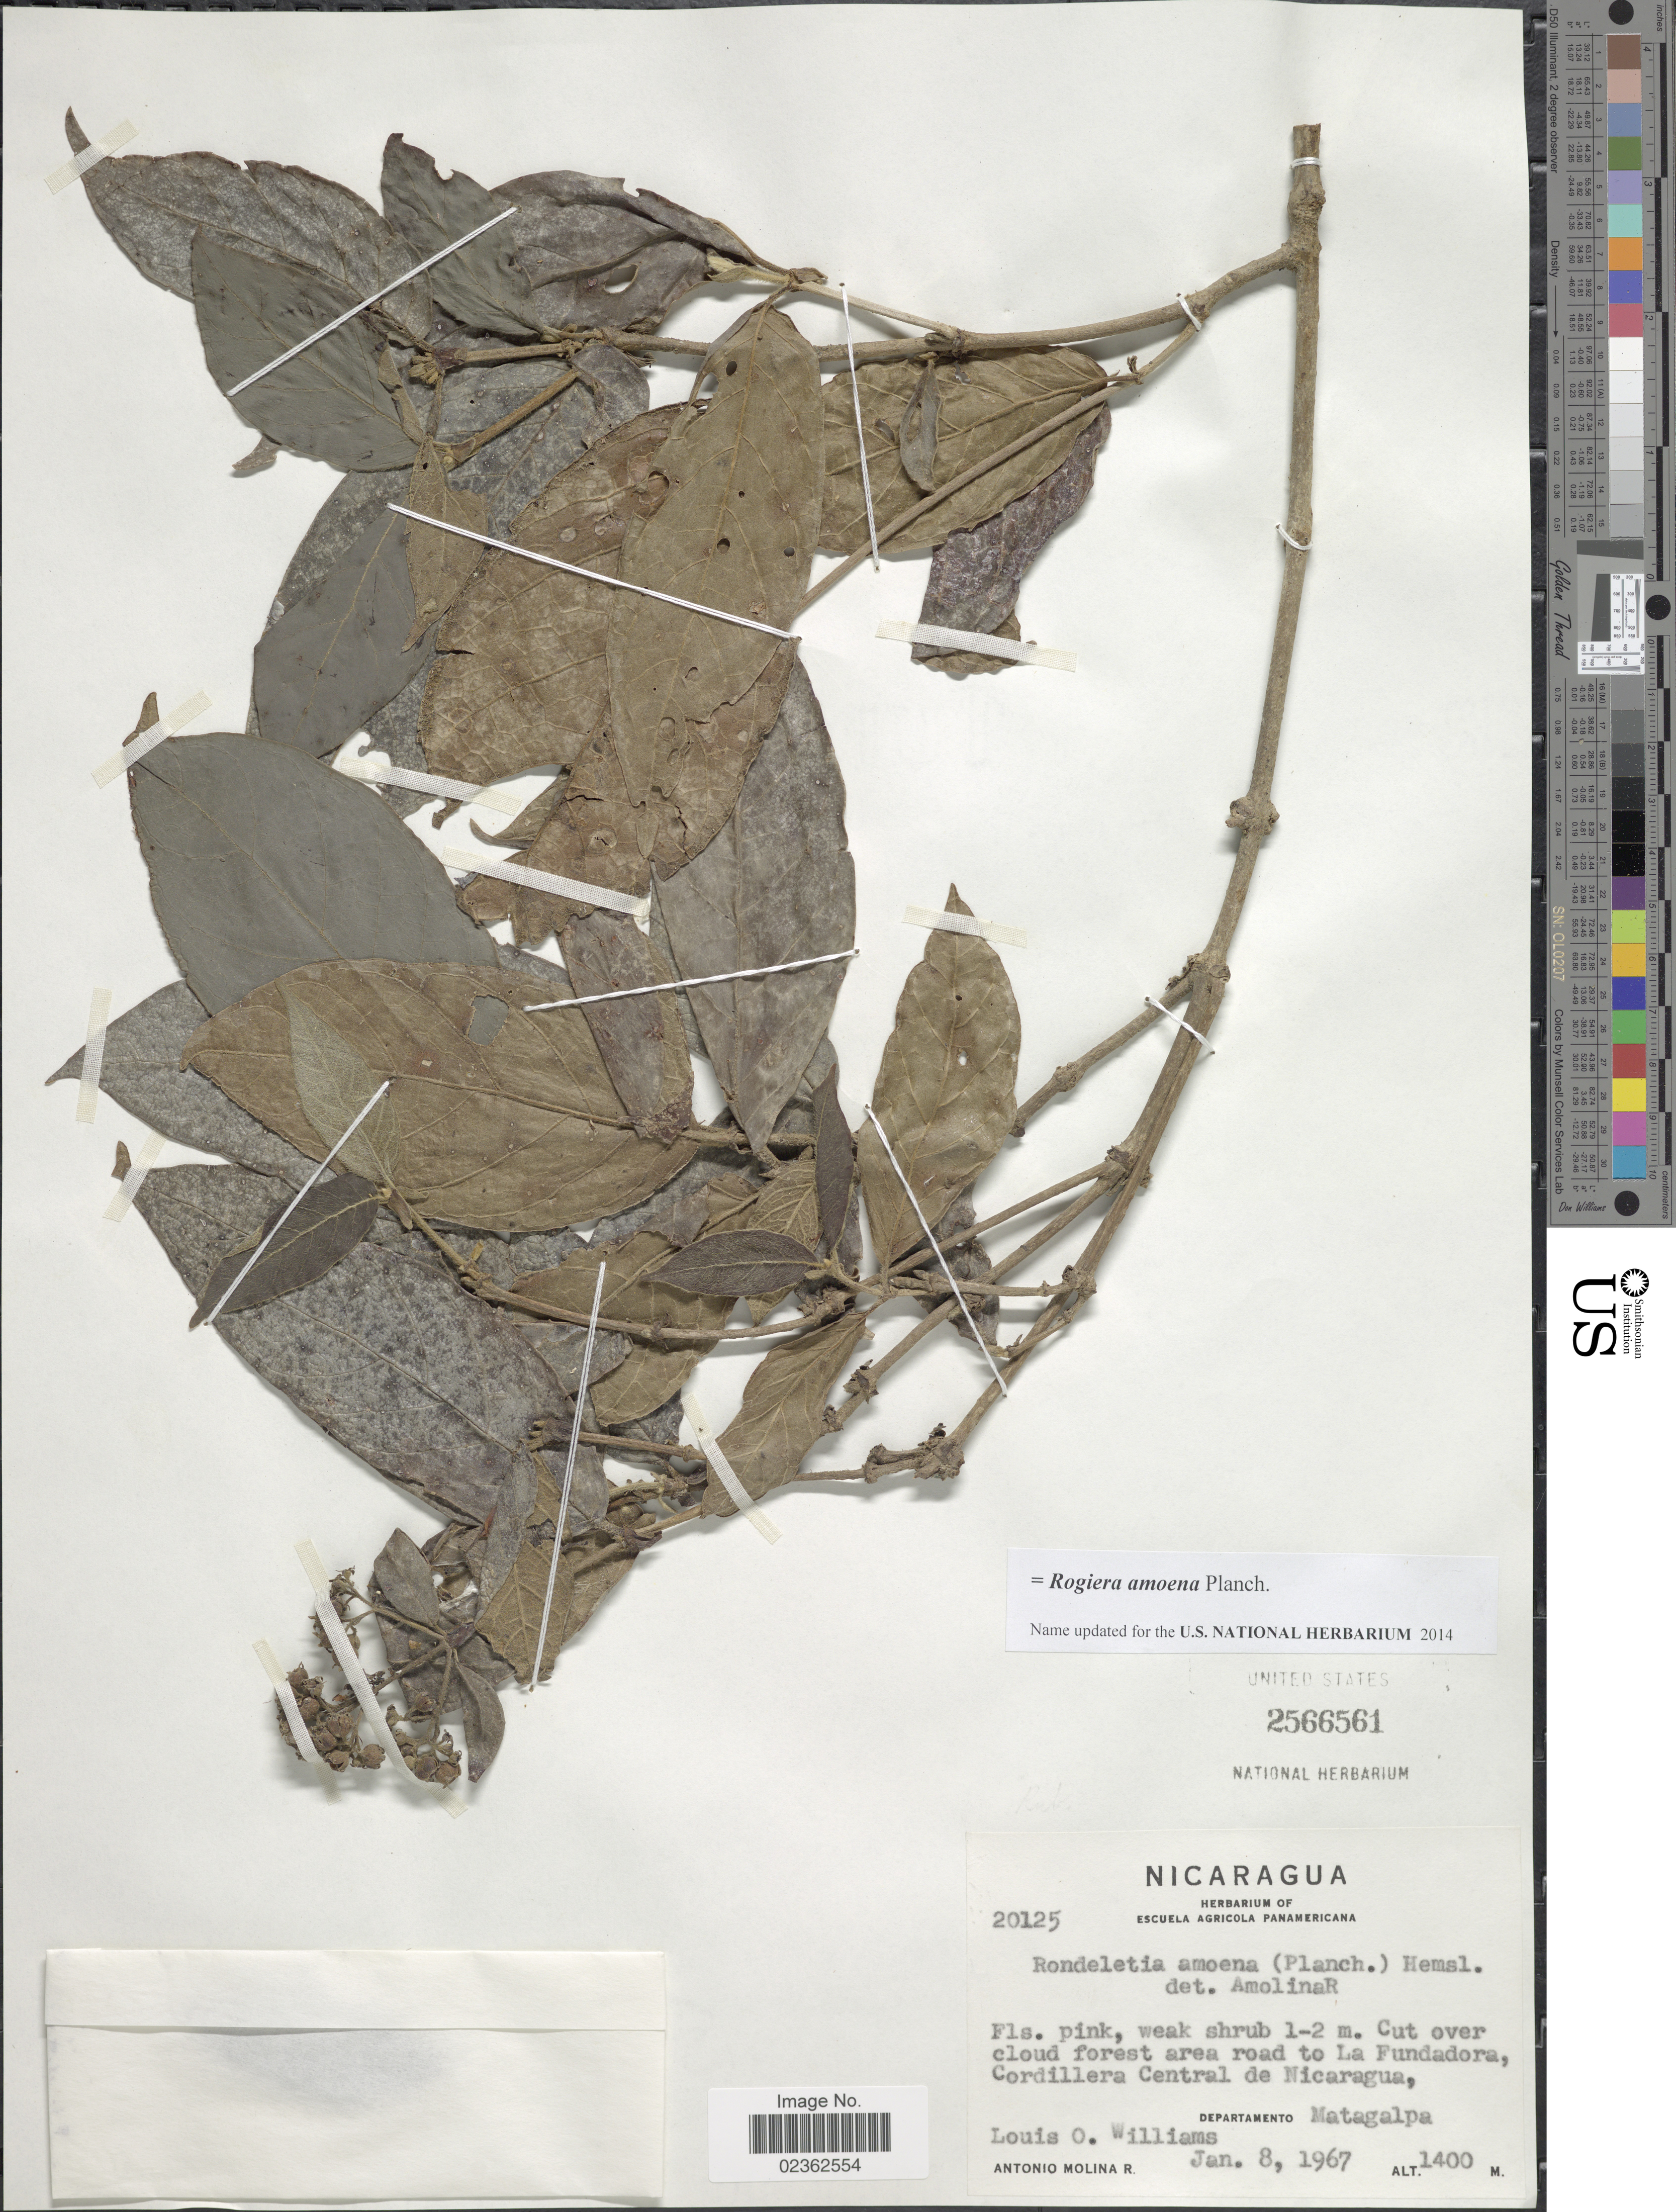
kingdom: Plantae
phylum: Tracheophyta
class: Magnoliopsida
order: Gentianales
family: Rubiaceae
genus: Rogiera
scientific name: Rogiera amoena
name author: Planch.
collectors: L. O. Williams & A. Molina R.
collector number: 20125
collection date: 1967-01-08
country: Nicaragua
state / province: Matagalpa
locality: Cut over cloud forest area road to La Fundadora, Cordillera Central de Nicaragua.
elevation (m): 1400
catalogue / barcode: US 2566561